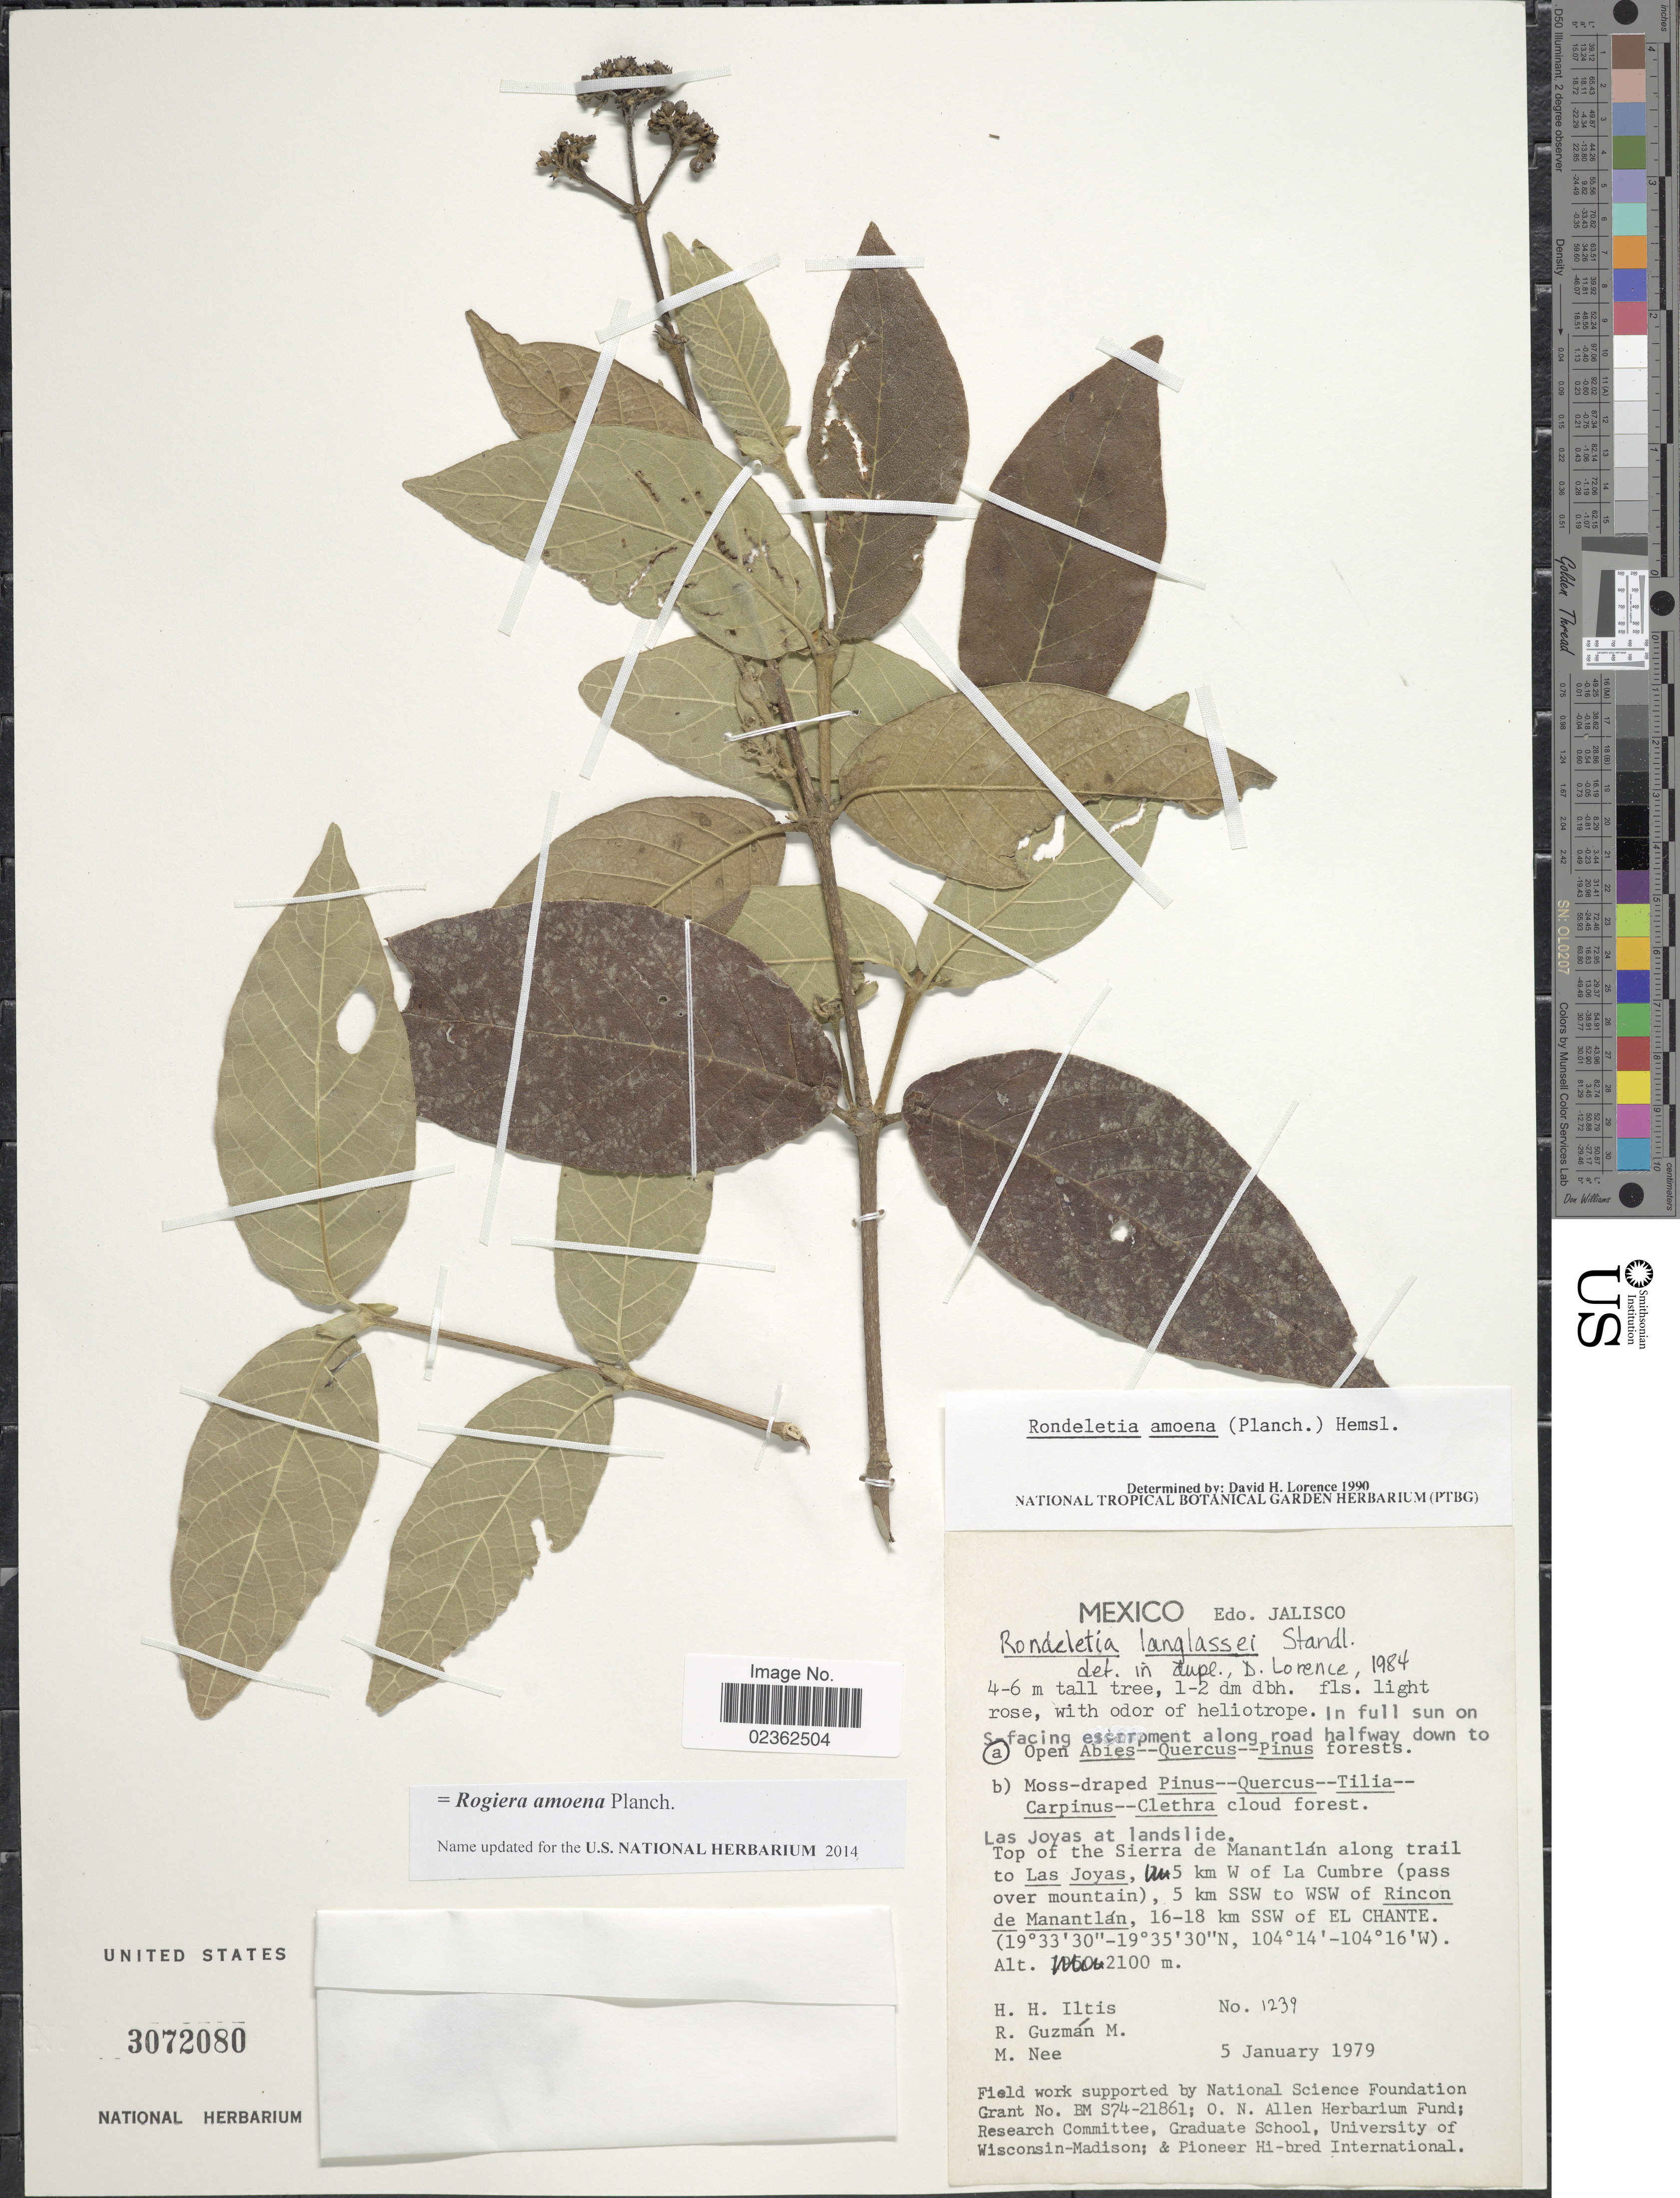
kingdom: Plantae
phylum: Tracheophyta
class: Magnoliopsida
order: Gentianales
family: Rubiaceae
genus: Rogiera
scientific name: Rogiera amoena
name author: Planch.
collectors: H. H. Iltis, R. Guzman-M. & M. Nee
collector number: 1239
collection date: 1979-01-05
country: Mexico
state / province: Jalisco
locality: S-facing escarpment along road halfway down to Las Joyas at landslide, Top of the Sierra de Manantlan along trail to Las Joyas, 5 km SSW of La Cumbre (pass over mountain), 5 km SSW to WSW of Rincon de Manantlan, 16-18 km SSW of El Chante.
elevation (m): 2100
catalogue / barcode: US 3072080